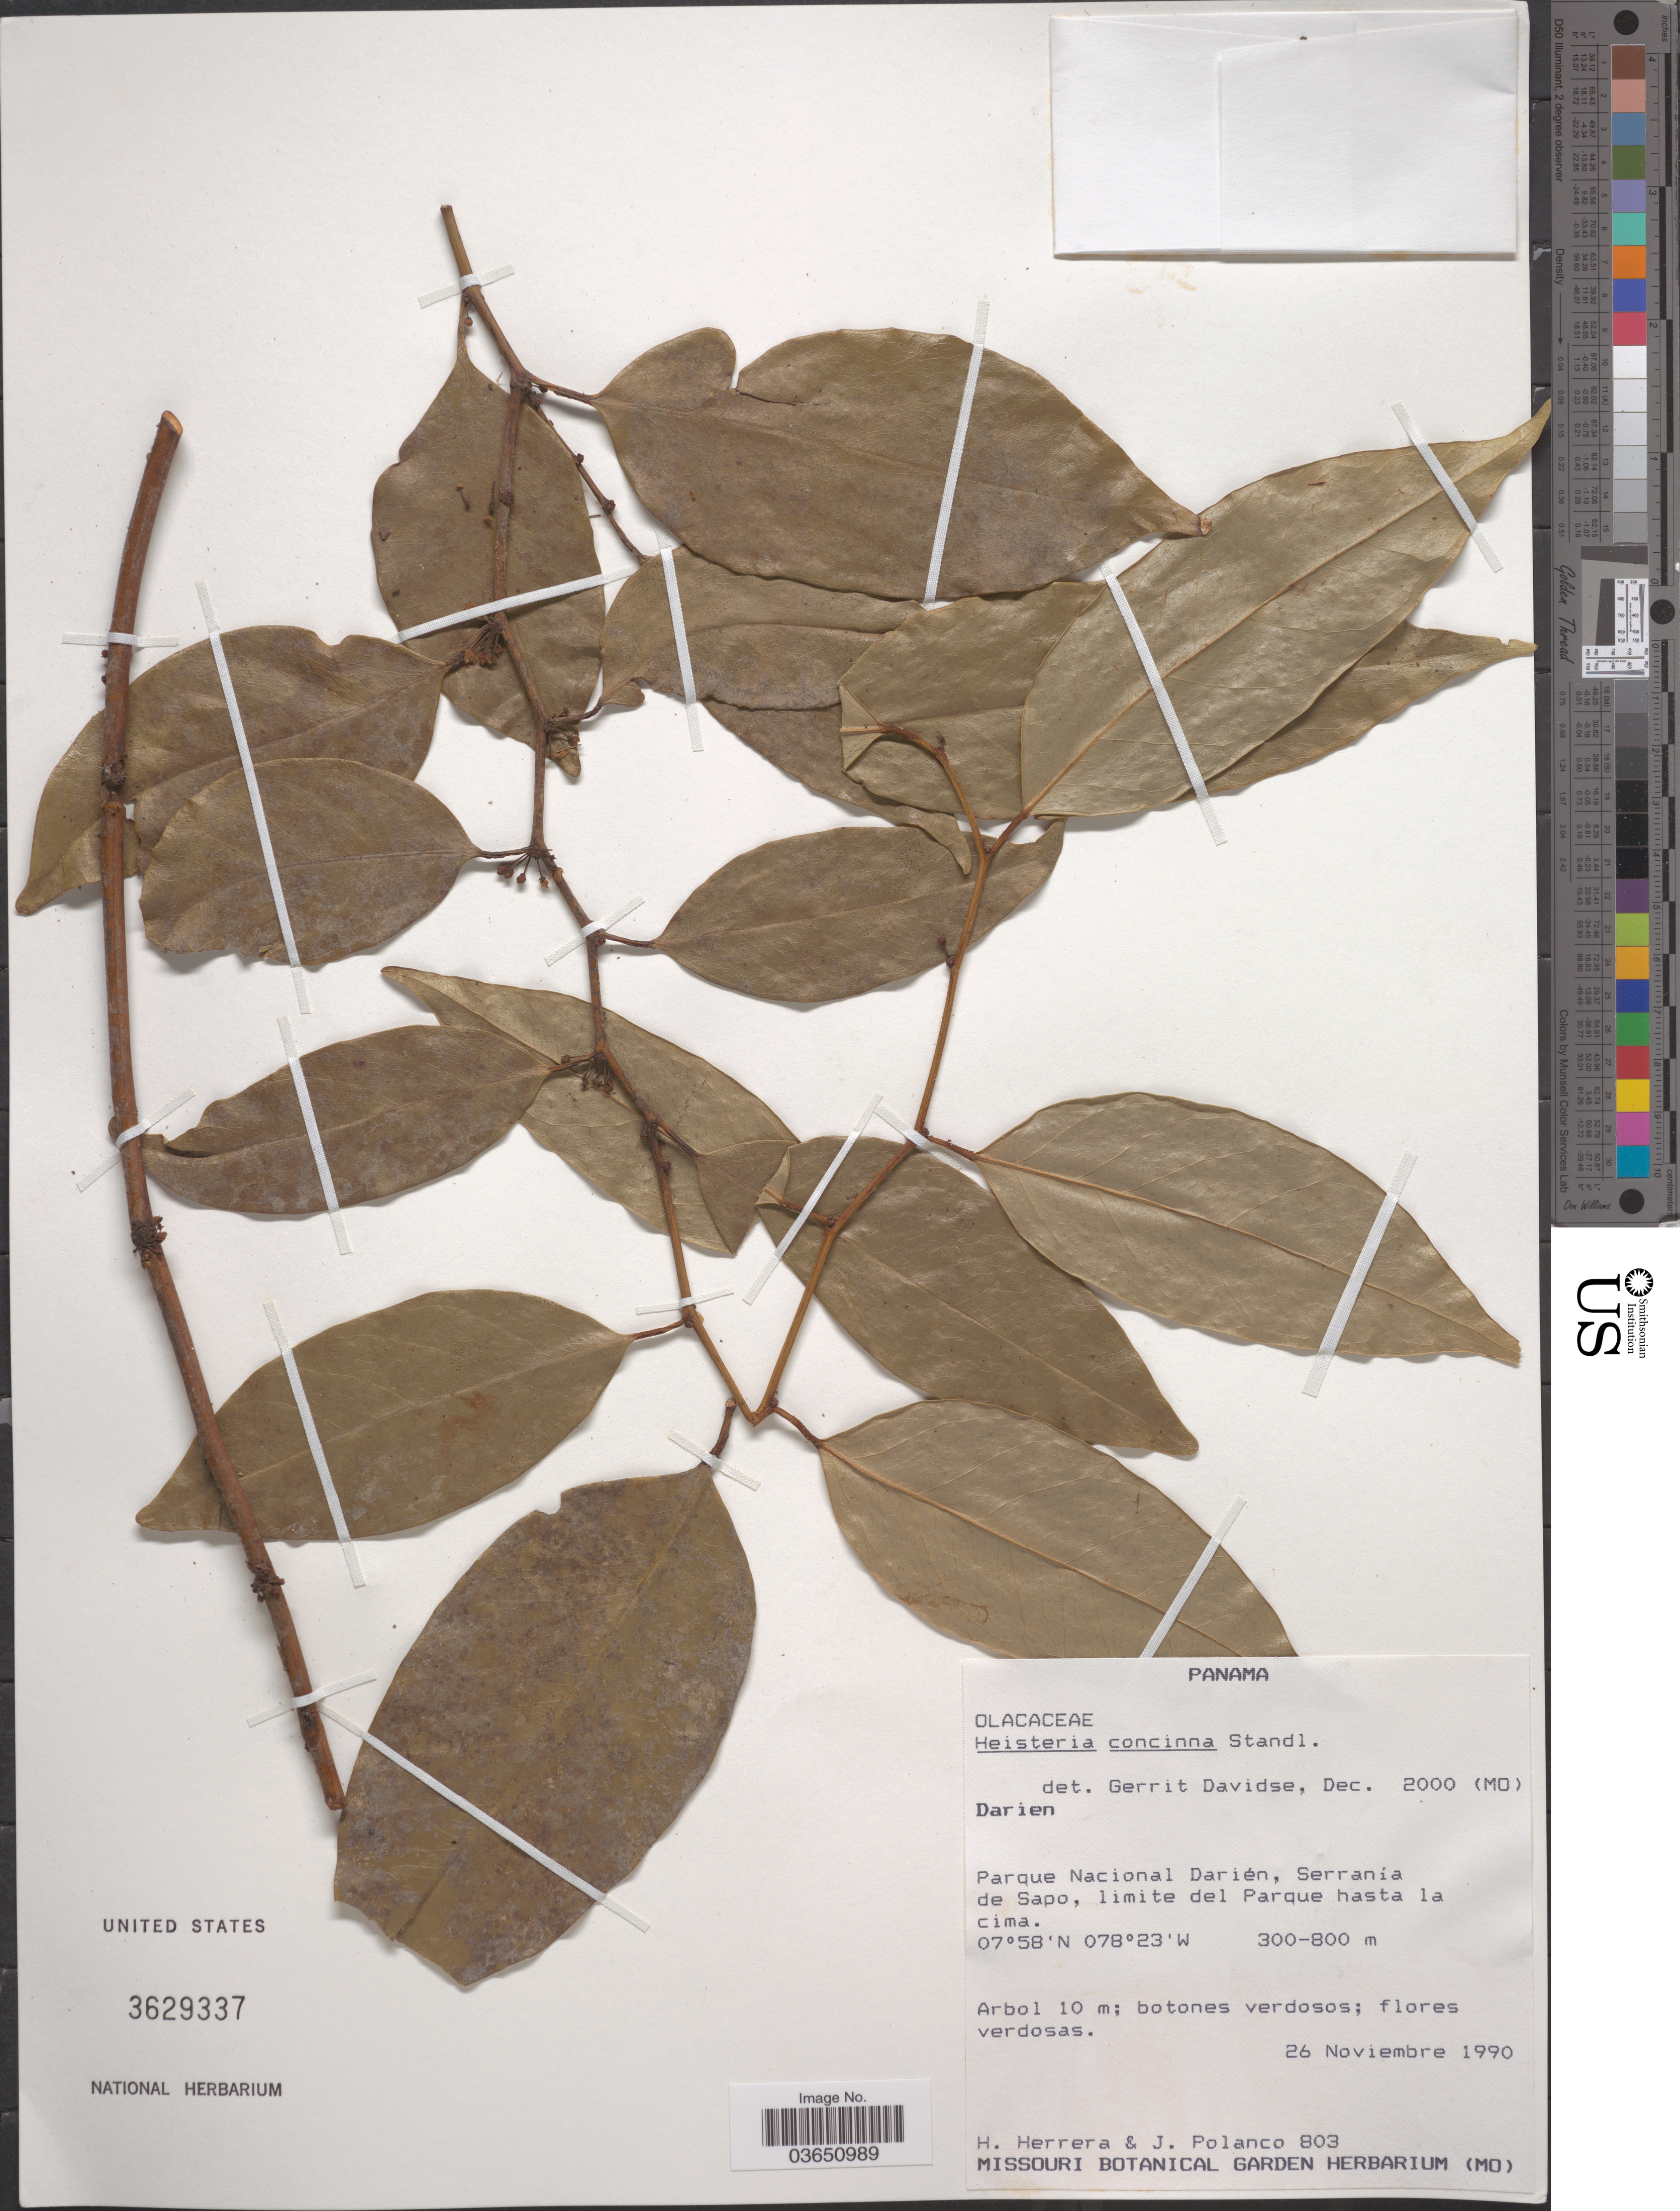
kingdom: Plantae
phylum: Tracheophyta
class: Magnoliopsida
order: Santalales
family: Erythropalaceae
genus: Heisteria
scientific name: Heisteria concinna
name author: Standl.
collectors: H. Herrera & J. Polanco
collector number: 803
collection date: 1990-11-26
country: Panama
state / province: Darién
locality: Parque Nacional Darién, Serrania de Sapo, limite del Parque hasta la cima.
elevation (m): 300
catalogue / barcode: US 3629337